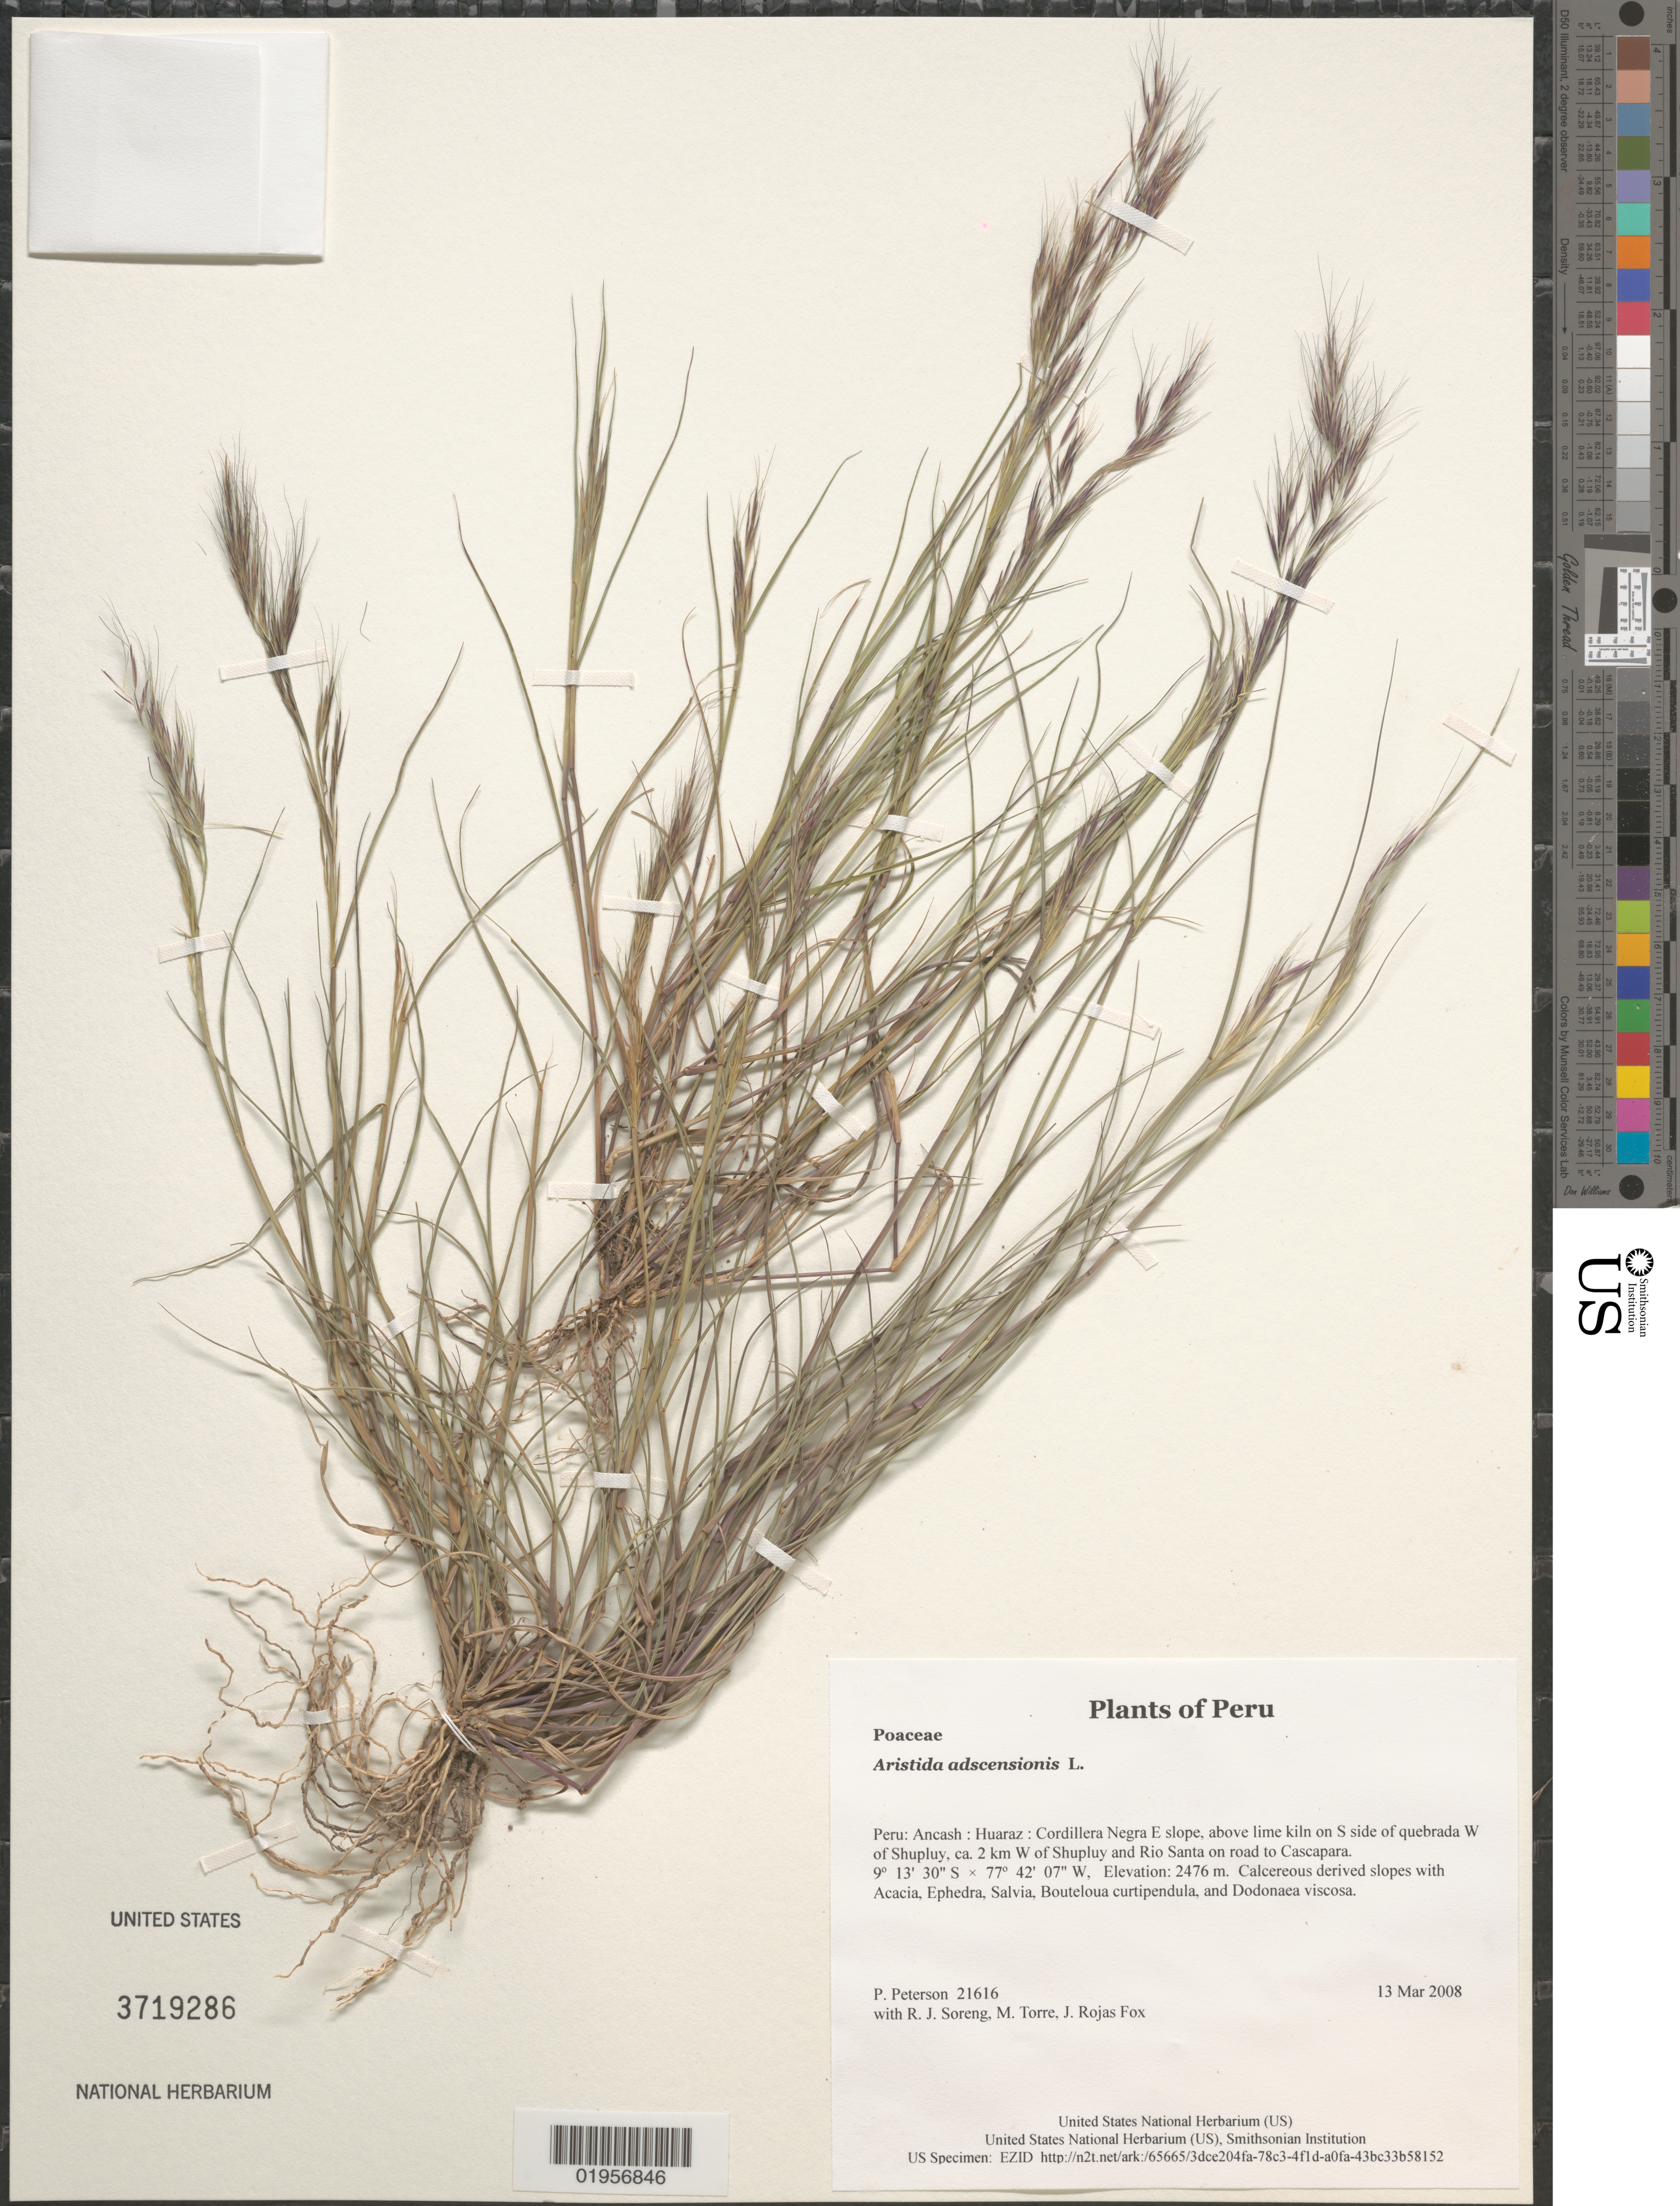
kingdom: Plantae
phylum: Tracheophyta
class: Liliopsida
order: Poales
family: Poaceae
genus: Aristida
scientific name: Aristida adscensionis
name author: L.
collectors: P. M. Peterson, R. J. Soreng, M. Torre & J. Rojas Fox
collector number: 21616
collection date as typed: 13 Mar 2008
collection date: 2008-03-13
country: Peru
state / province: Ancash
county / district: Huaraz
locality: Cordillera Negra E slope, above lime kiln on S side of quebrada W of Shupluy, ca. 2 km W of Shupluy and Rio Santa on road to Cascapara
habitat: Calcereous derived slopes with Acacia, Ephedra, Salvia, Bouteloua curtipendula, and Dodonaea viscosa.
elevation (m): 2476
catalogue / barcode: US 3719286